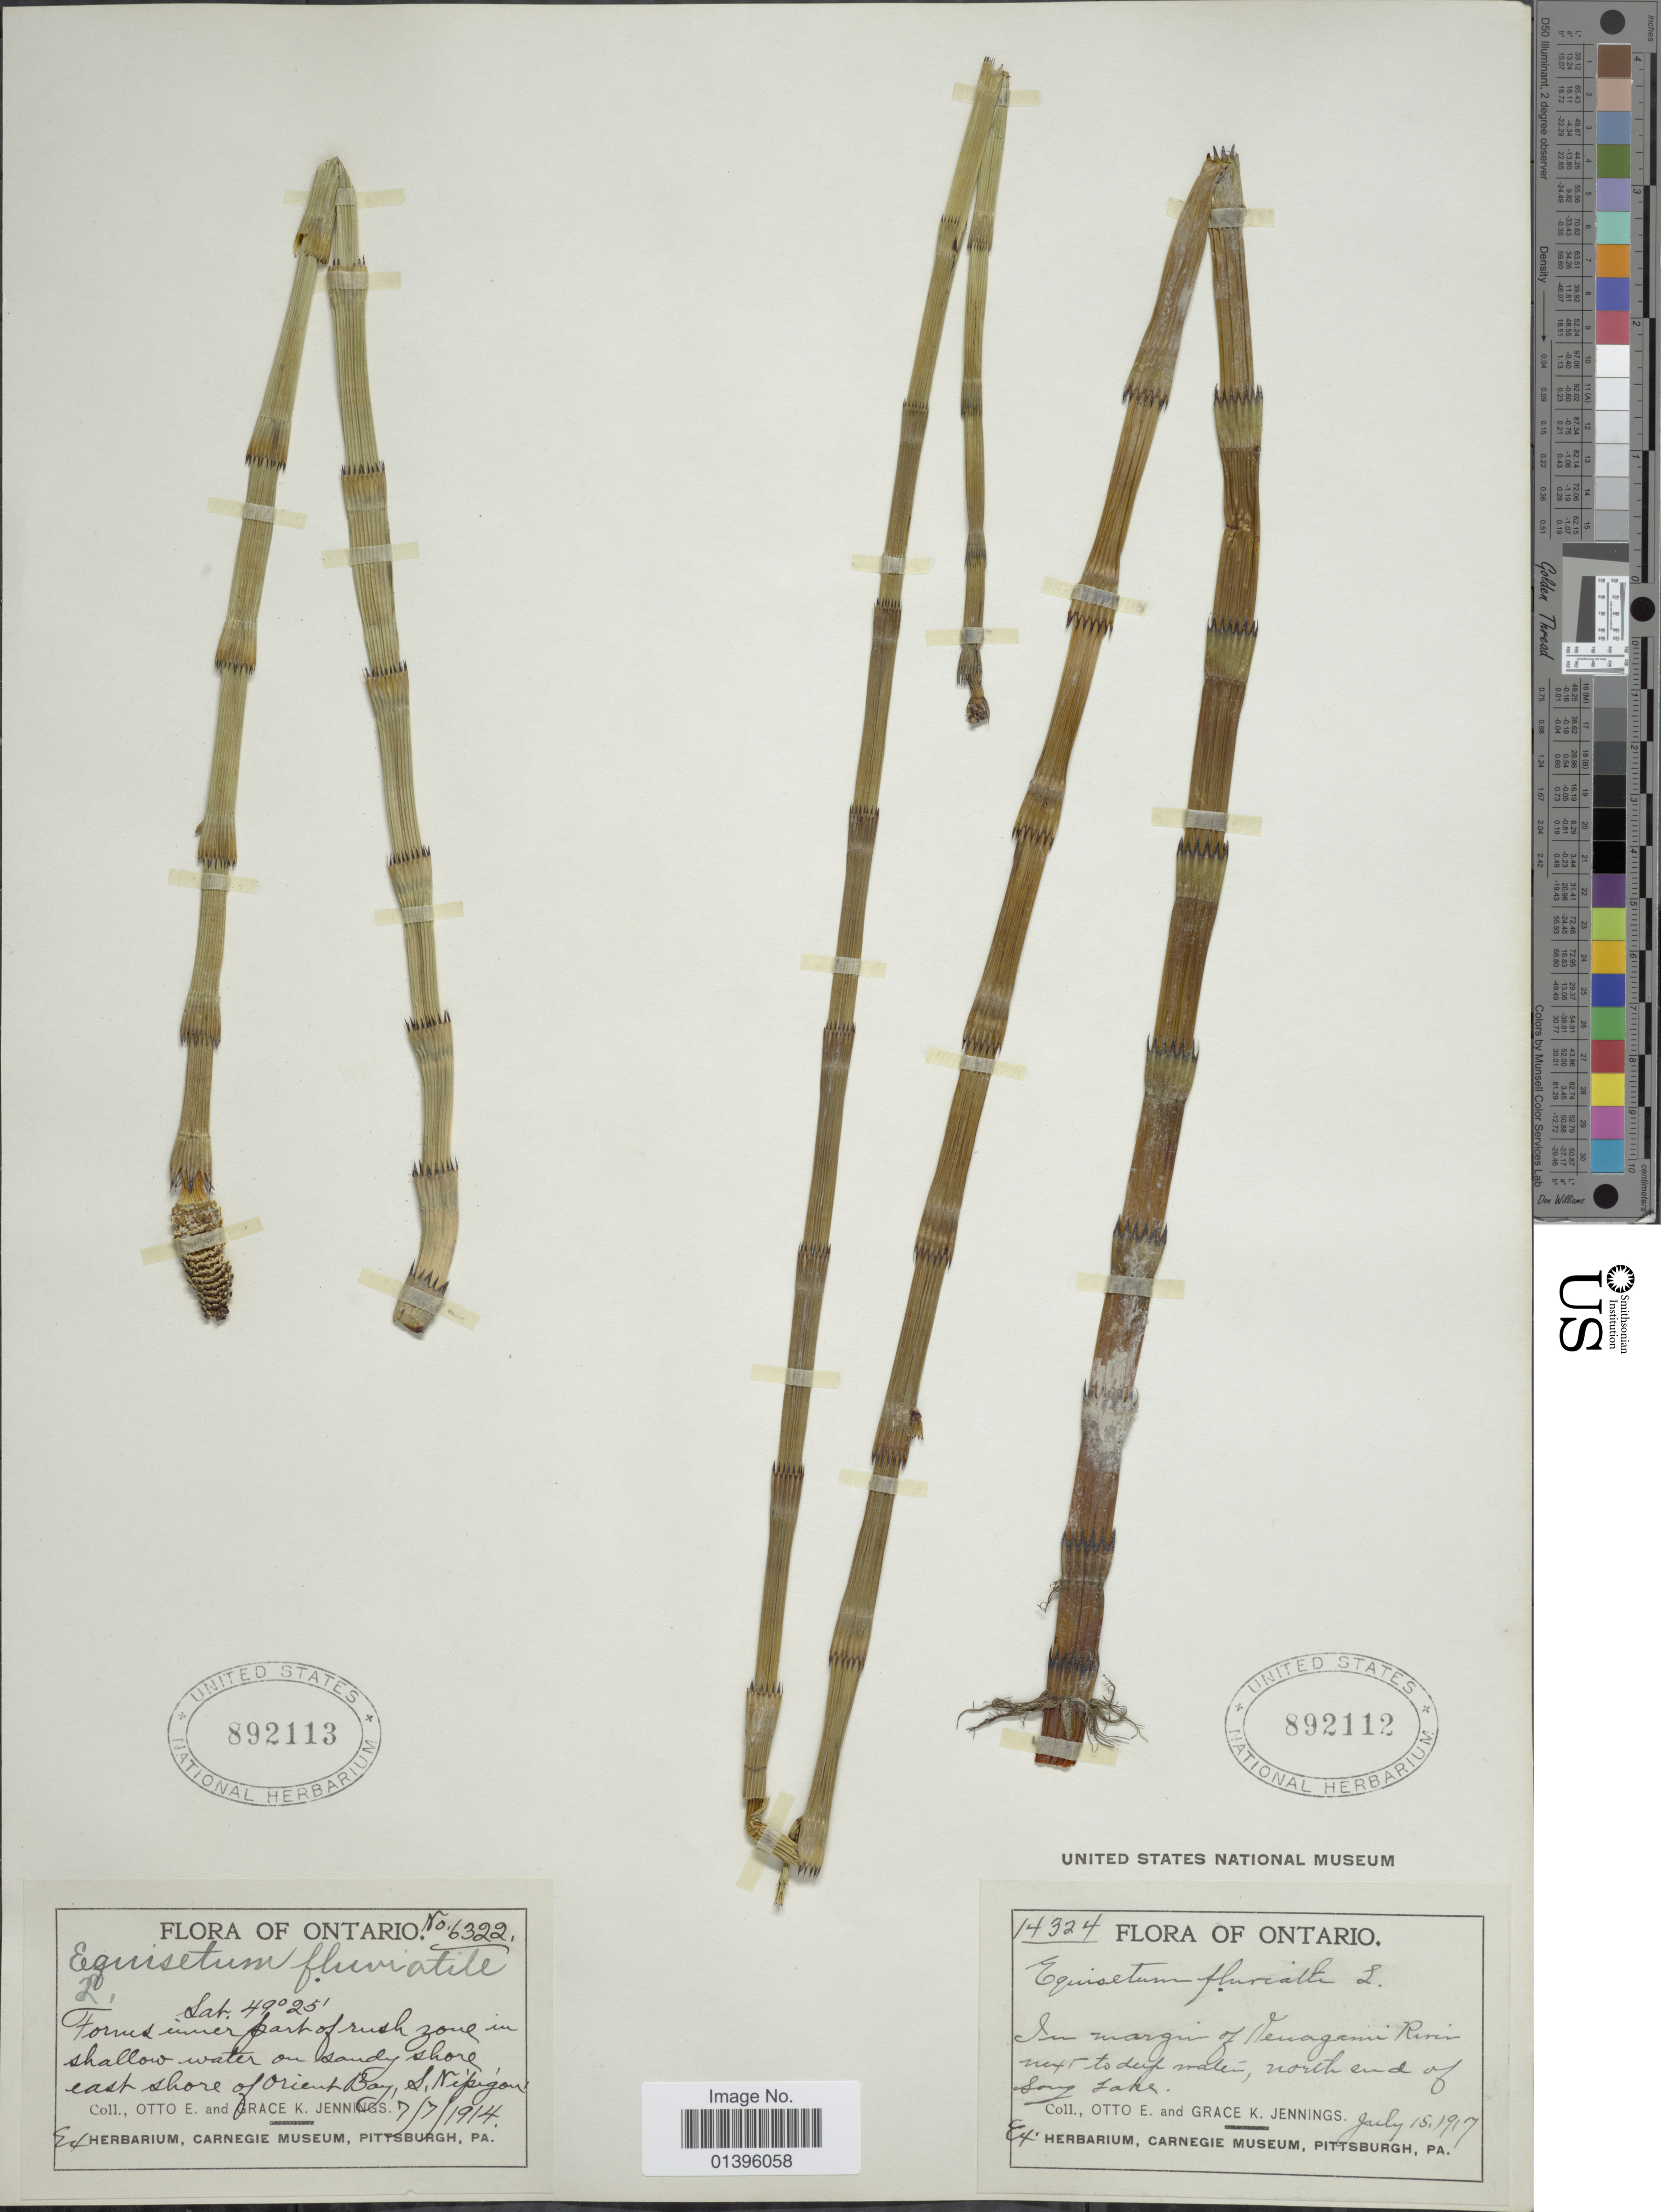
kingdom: Plantae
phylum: Tracheophyta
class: Polypodiopsida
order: Equisetales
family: Equisetaceae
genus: Equisetum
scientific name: Equisetum fluviatile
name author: L.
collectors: O. E. Jennings & G. K. Jennings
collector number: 6322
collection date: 1914-07-07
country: Canada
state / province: Ontario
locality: East shore of Orient Bay, S. Nipigon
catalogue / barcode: US 892113-2